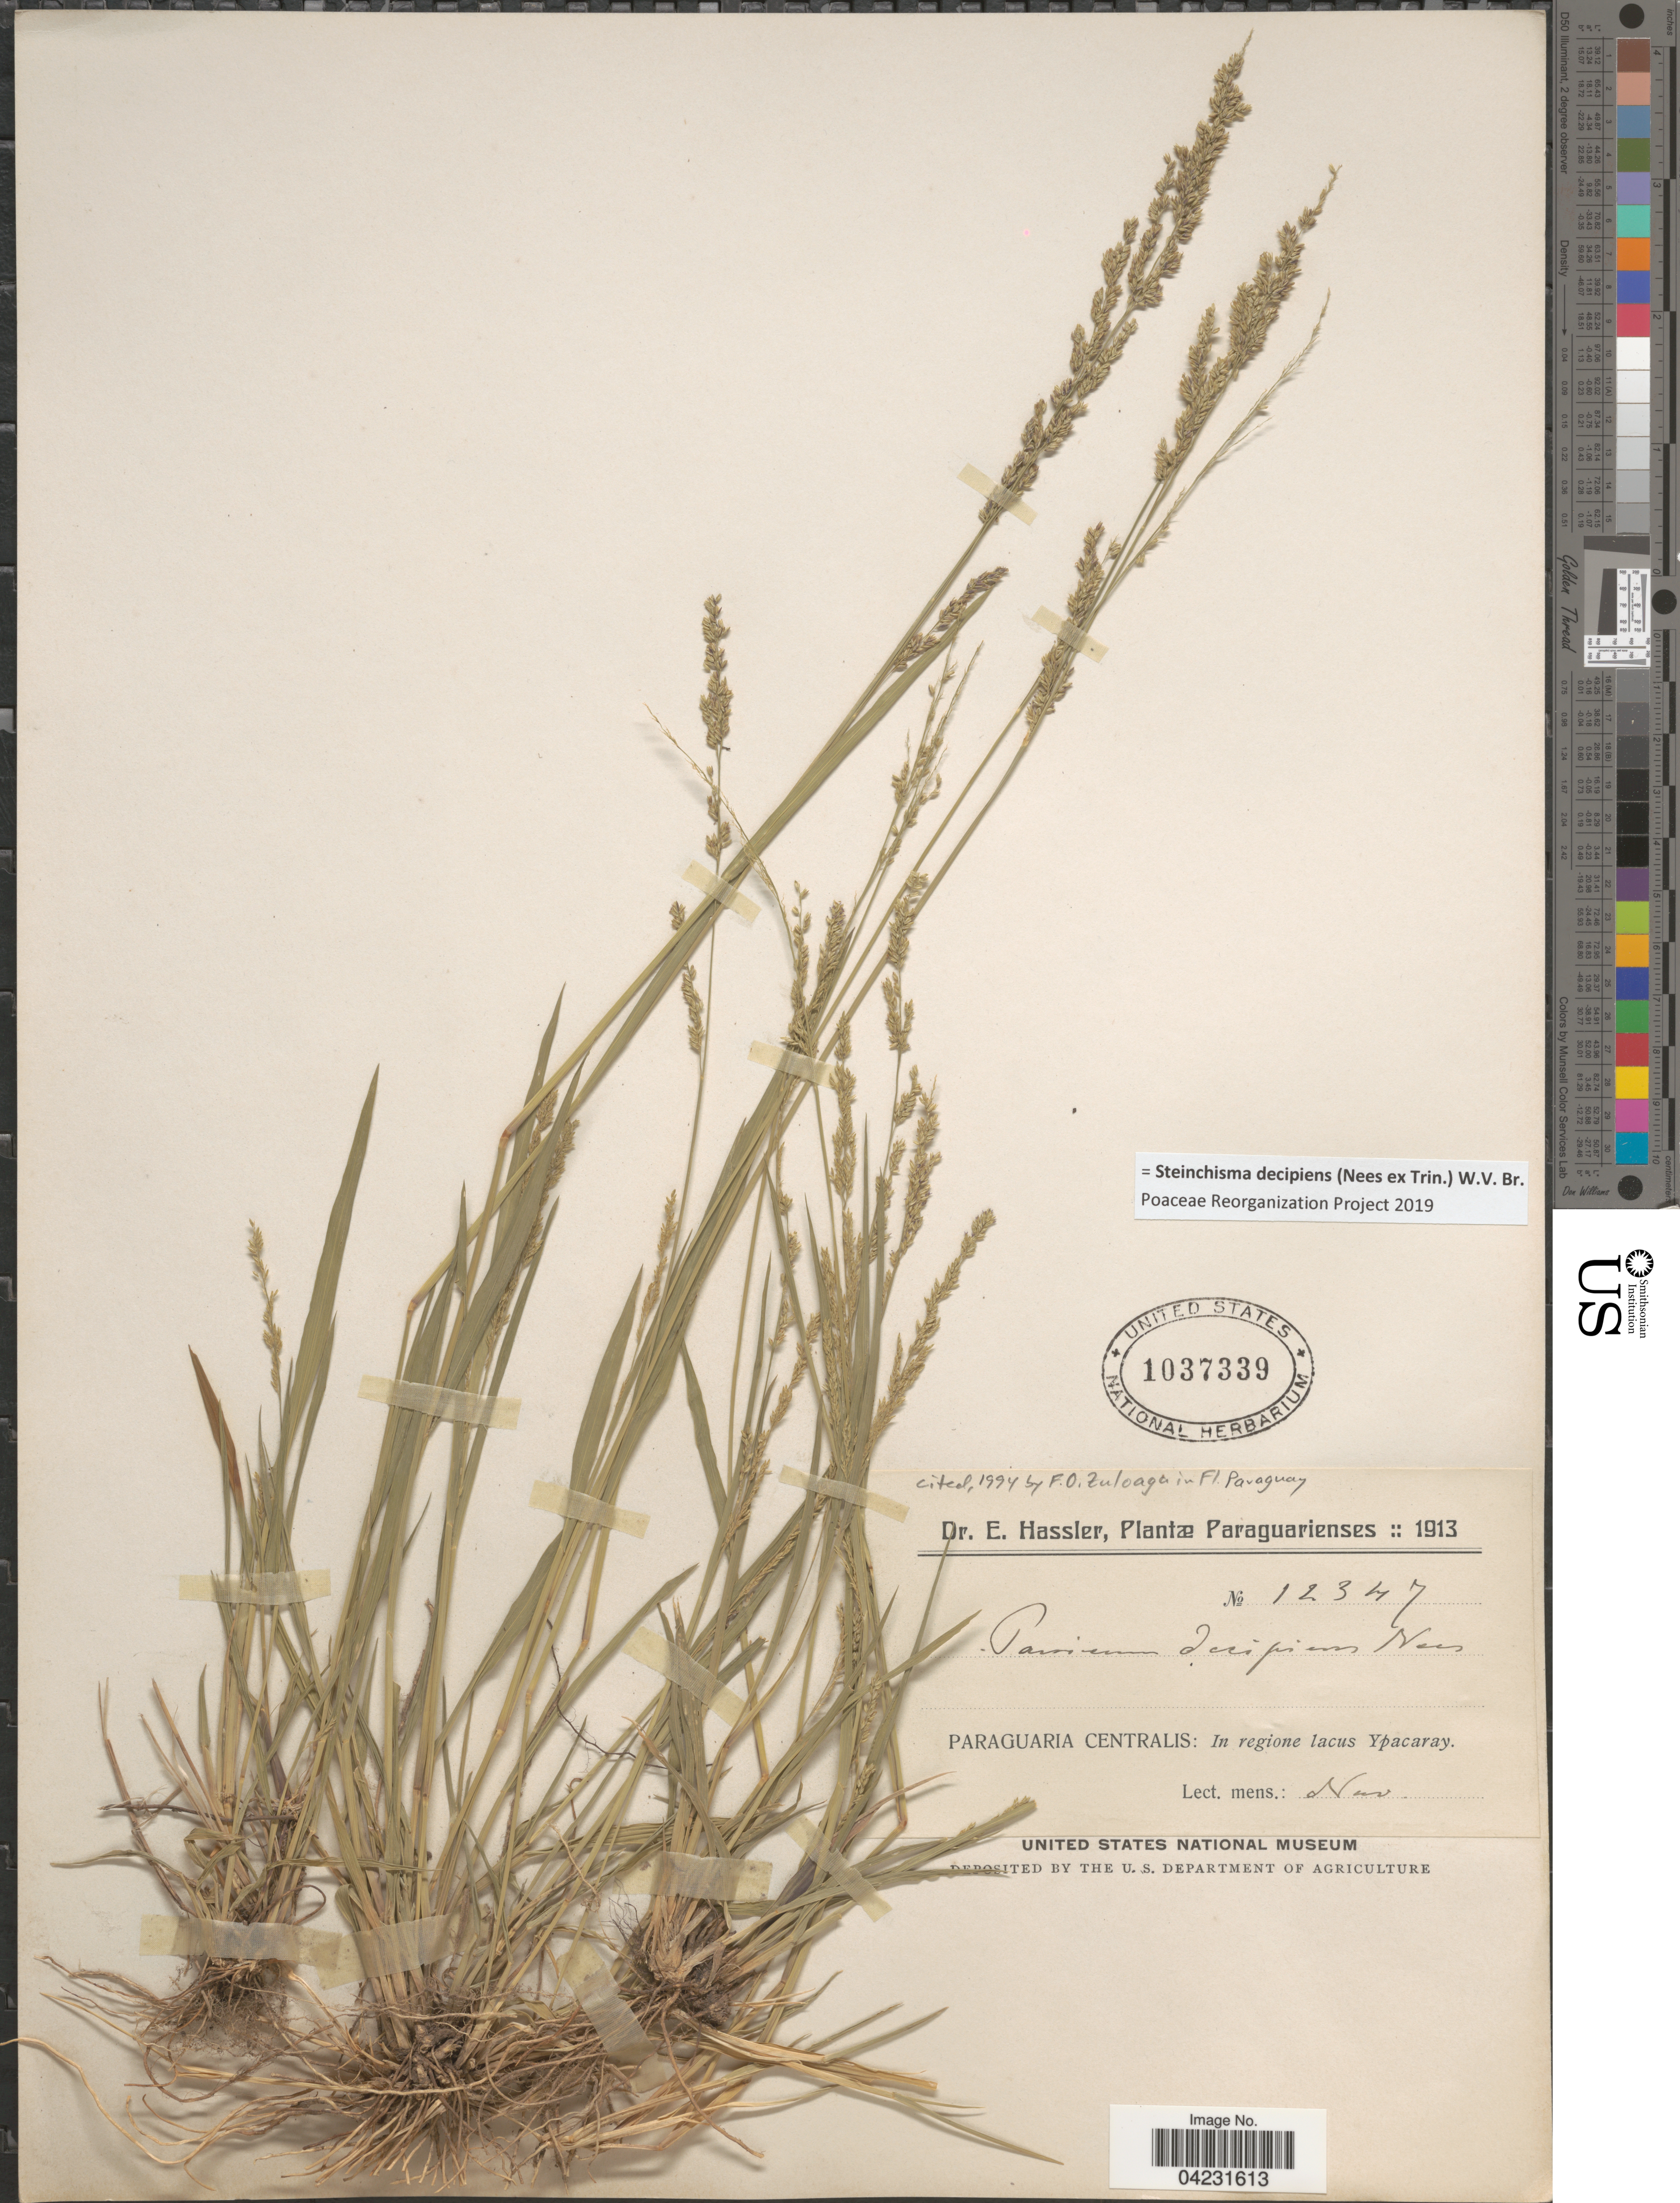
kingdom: Plantae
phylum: Tracheophyta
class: Liliopsida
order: Poales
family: Poaceae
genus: Steinchisma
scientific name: Steinchisma decipiens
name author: (Nees ex Trin.) W.V. Br.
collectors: E. Hassler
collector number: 12347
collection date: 1913-11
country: Paraguay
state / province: Paraguari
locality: Paraguaria Centralis: In regione lacus Ypacaray.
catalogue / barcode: US 1037339